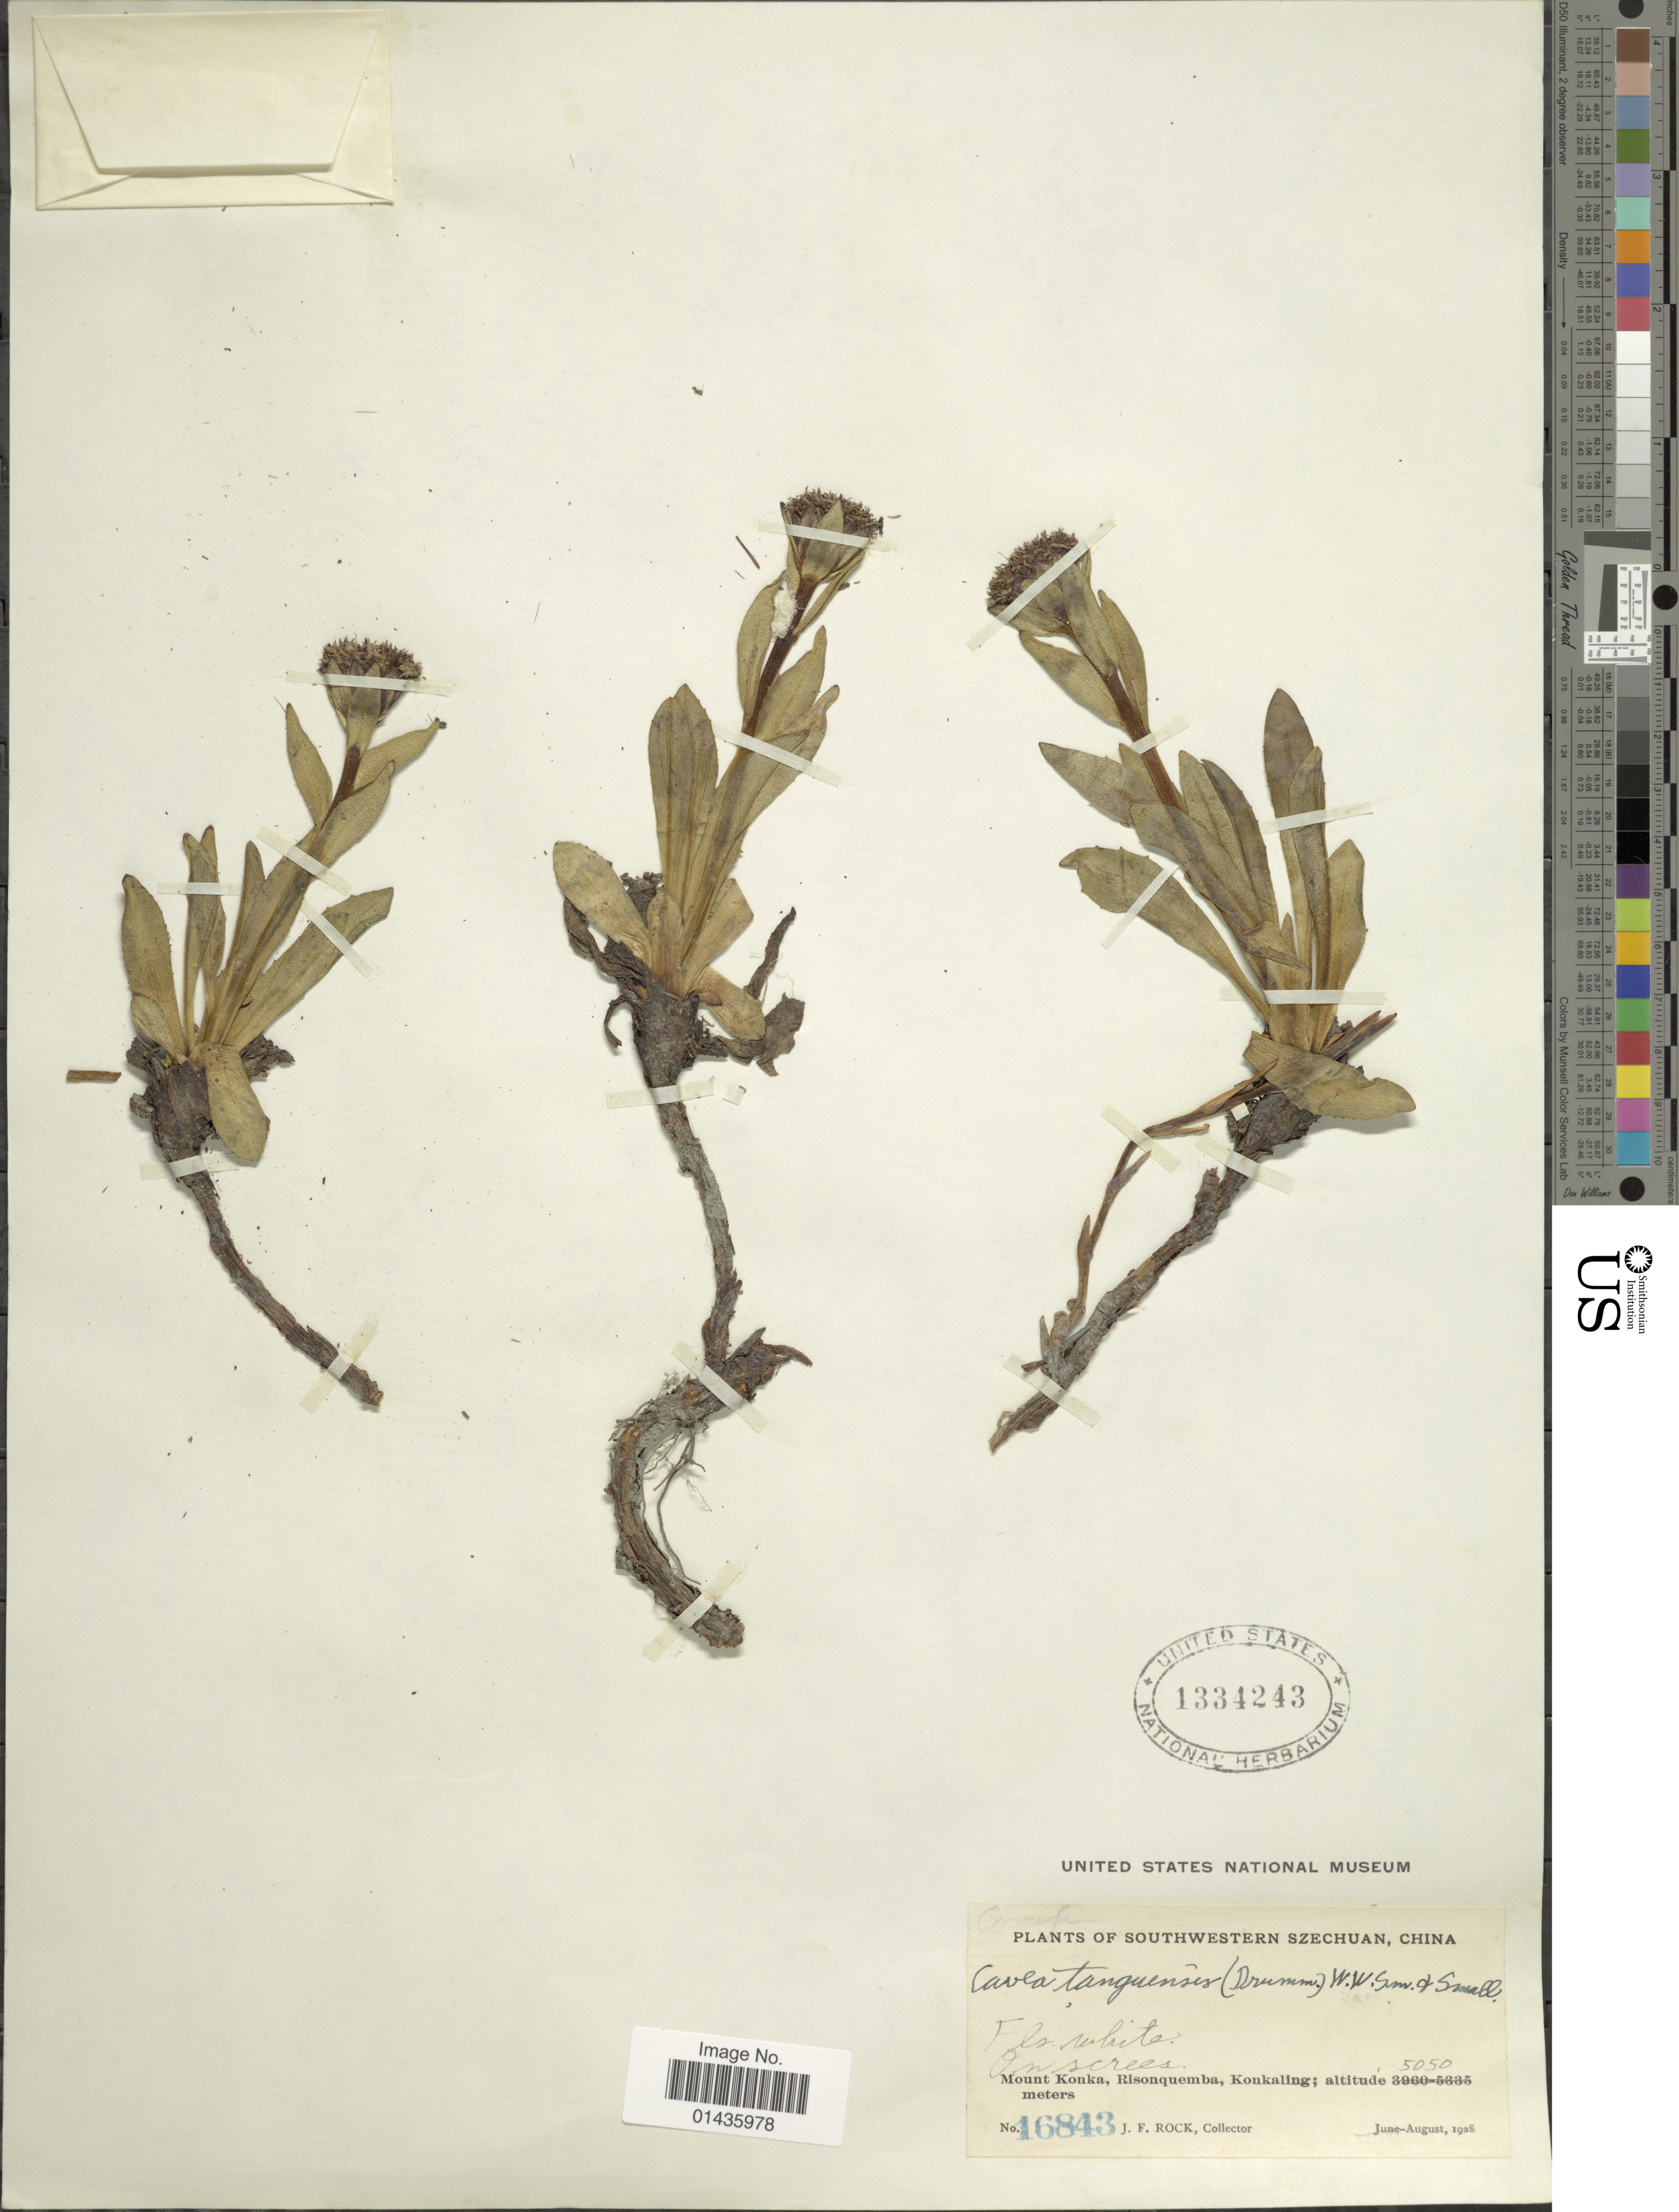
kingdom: Plantae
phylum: Tracheophyta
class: Magnoliopsida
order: Asterales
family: Asteraceae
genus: Cavea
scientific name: Cavea tanguensis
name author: (J.R. Drumm) W.W. Sm. & J. Small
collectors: J. Rock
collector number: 16843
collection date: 1928-06/1928-08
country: China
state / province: Sichuan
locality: Southwestern Szechwan, Mount Konka, Risonquemba, Konkaling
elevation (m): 5050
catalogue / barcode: US 1334243